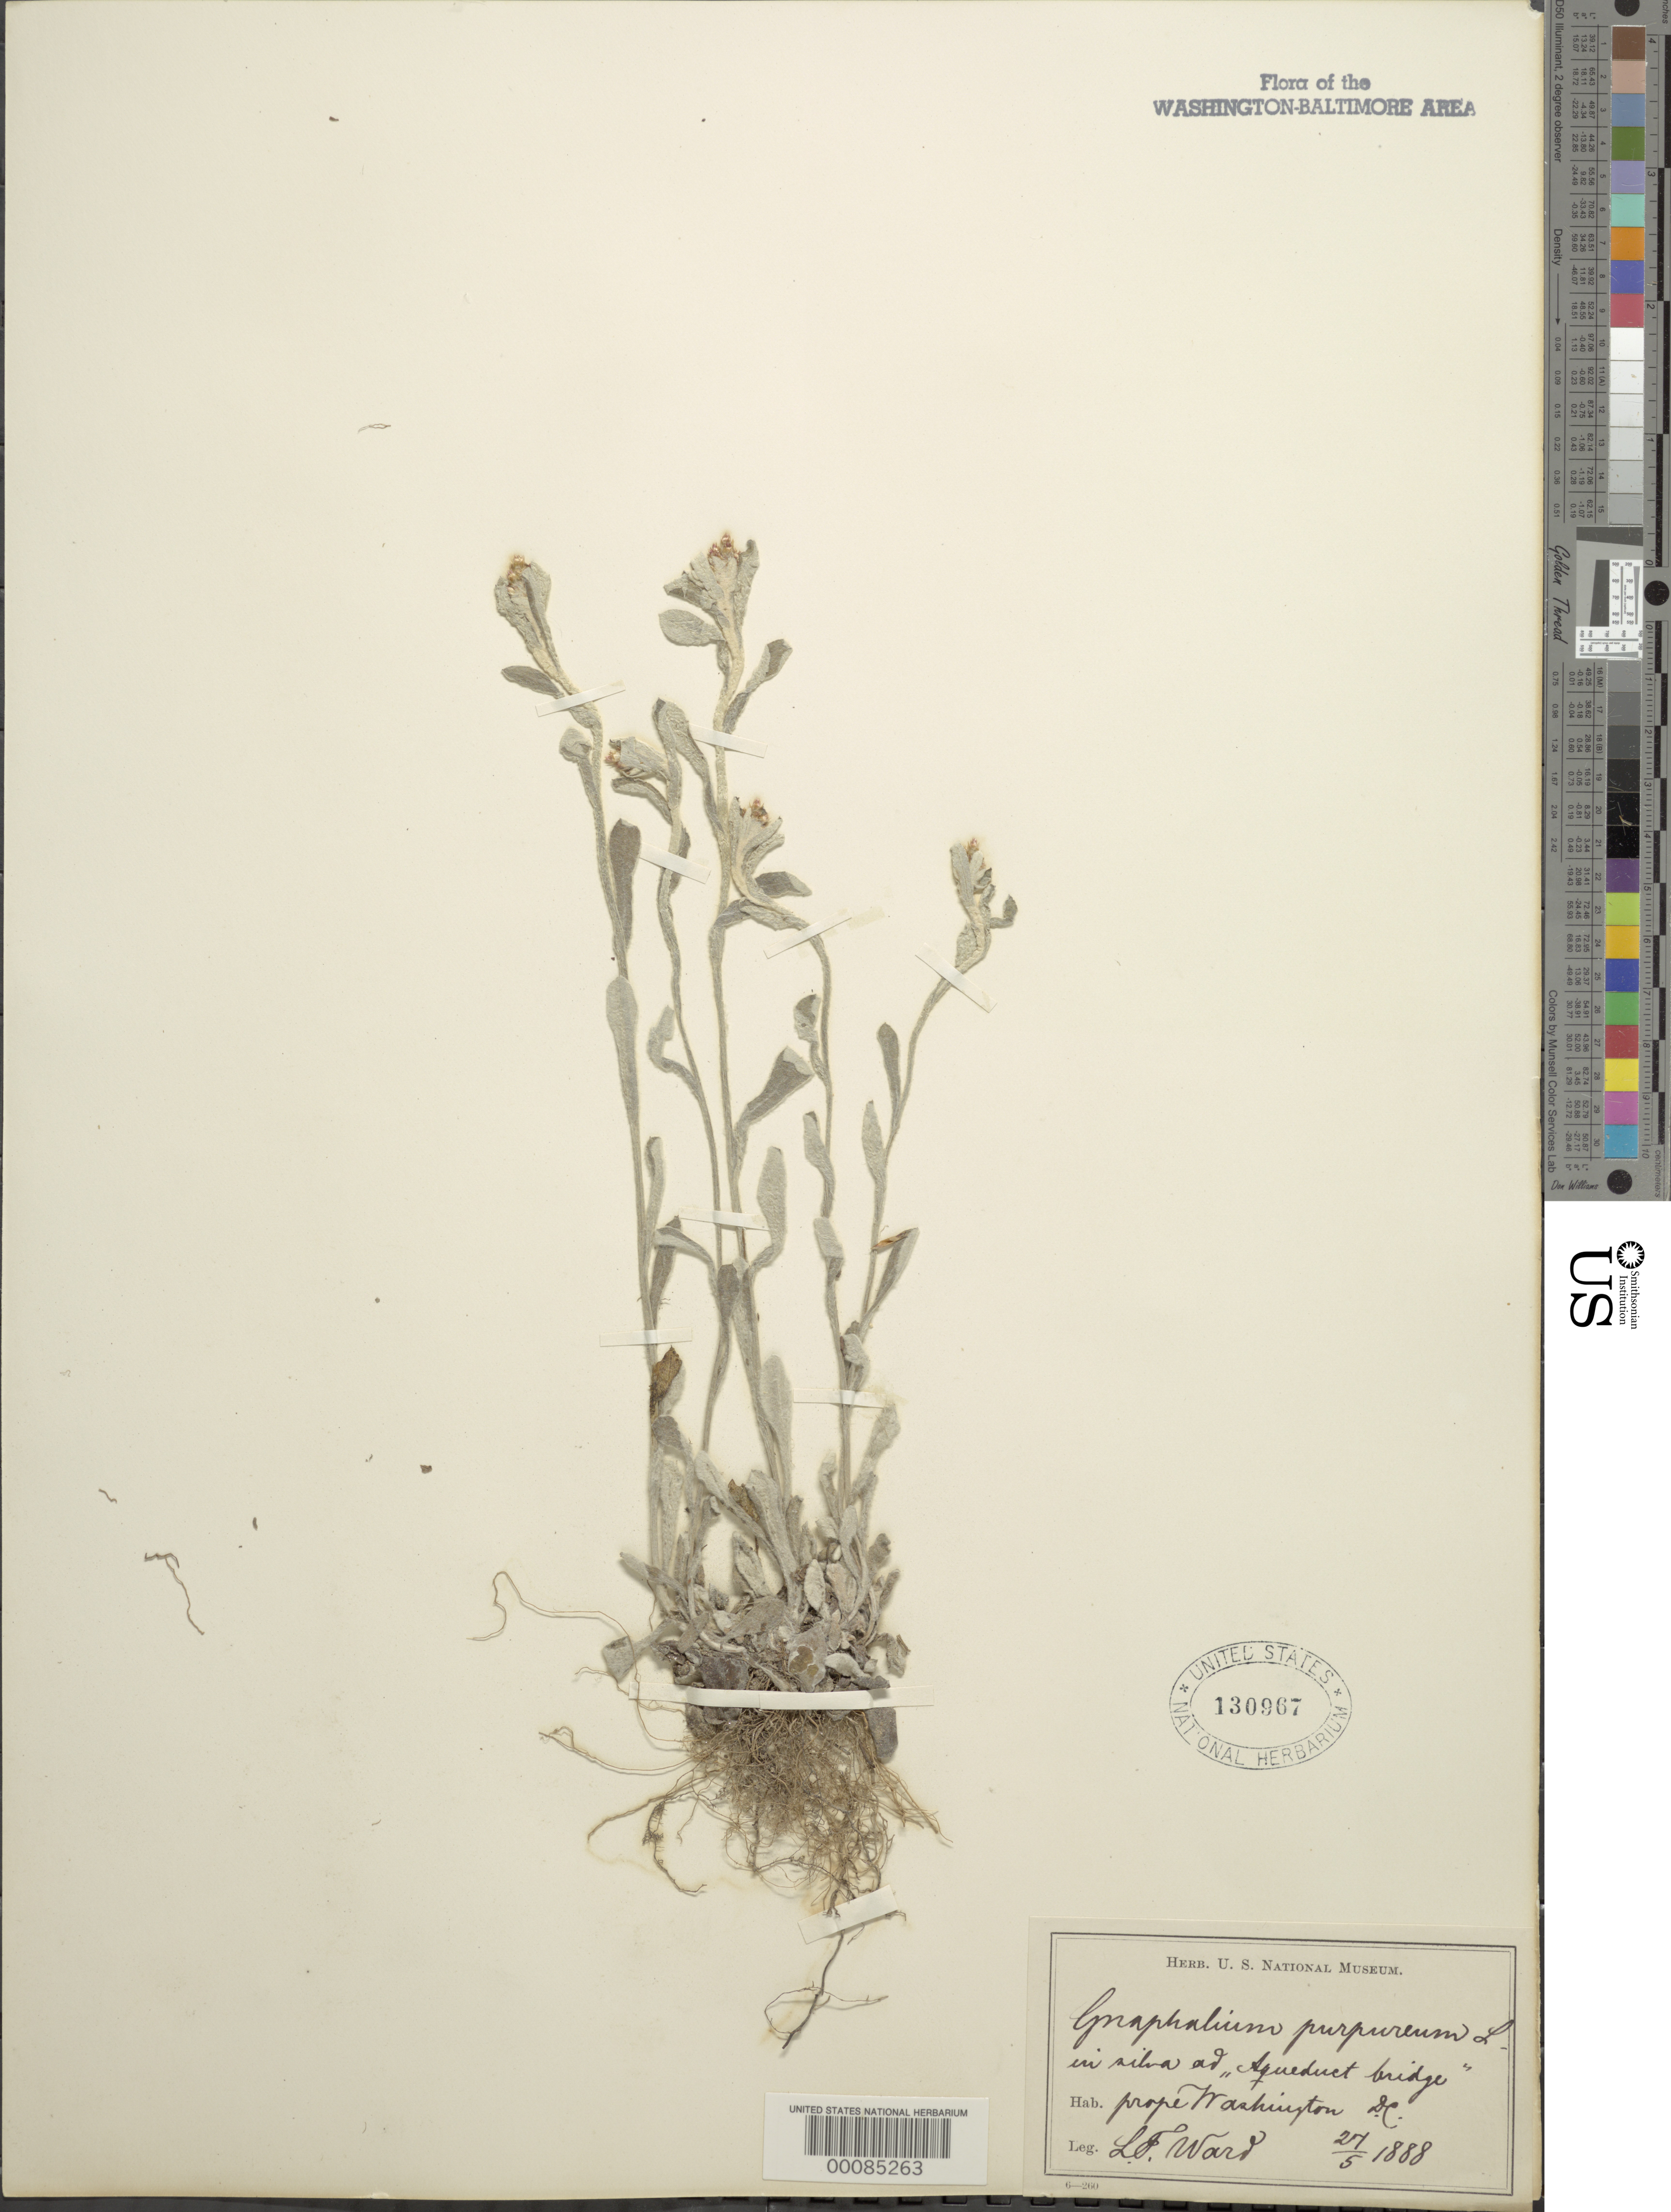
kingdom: Plantae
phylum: Tracheophyta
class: Magnoliopsida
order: Asterales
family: Asteraceae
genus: Gamochaeta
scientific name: Gamochaeta purpurea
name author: (L.) Cabrera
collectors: L. F. Ward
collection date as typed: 27 May 1888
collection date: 1888-05-27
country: United States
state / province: District of Columbia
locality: Aqueduct Bridge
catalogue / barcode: US 130967